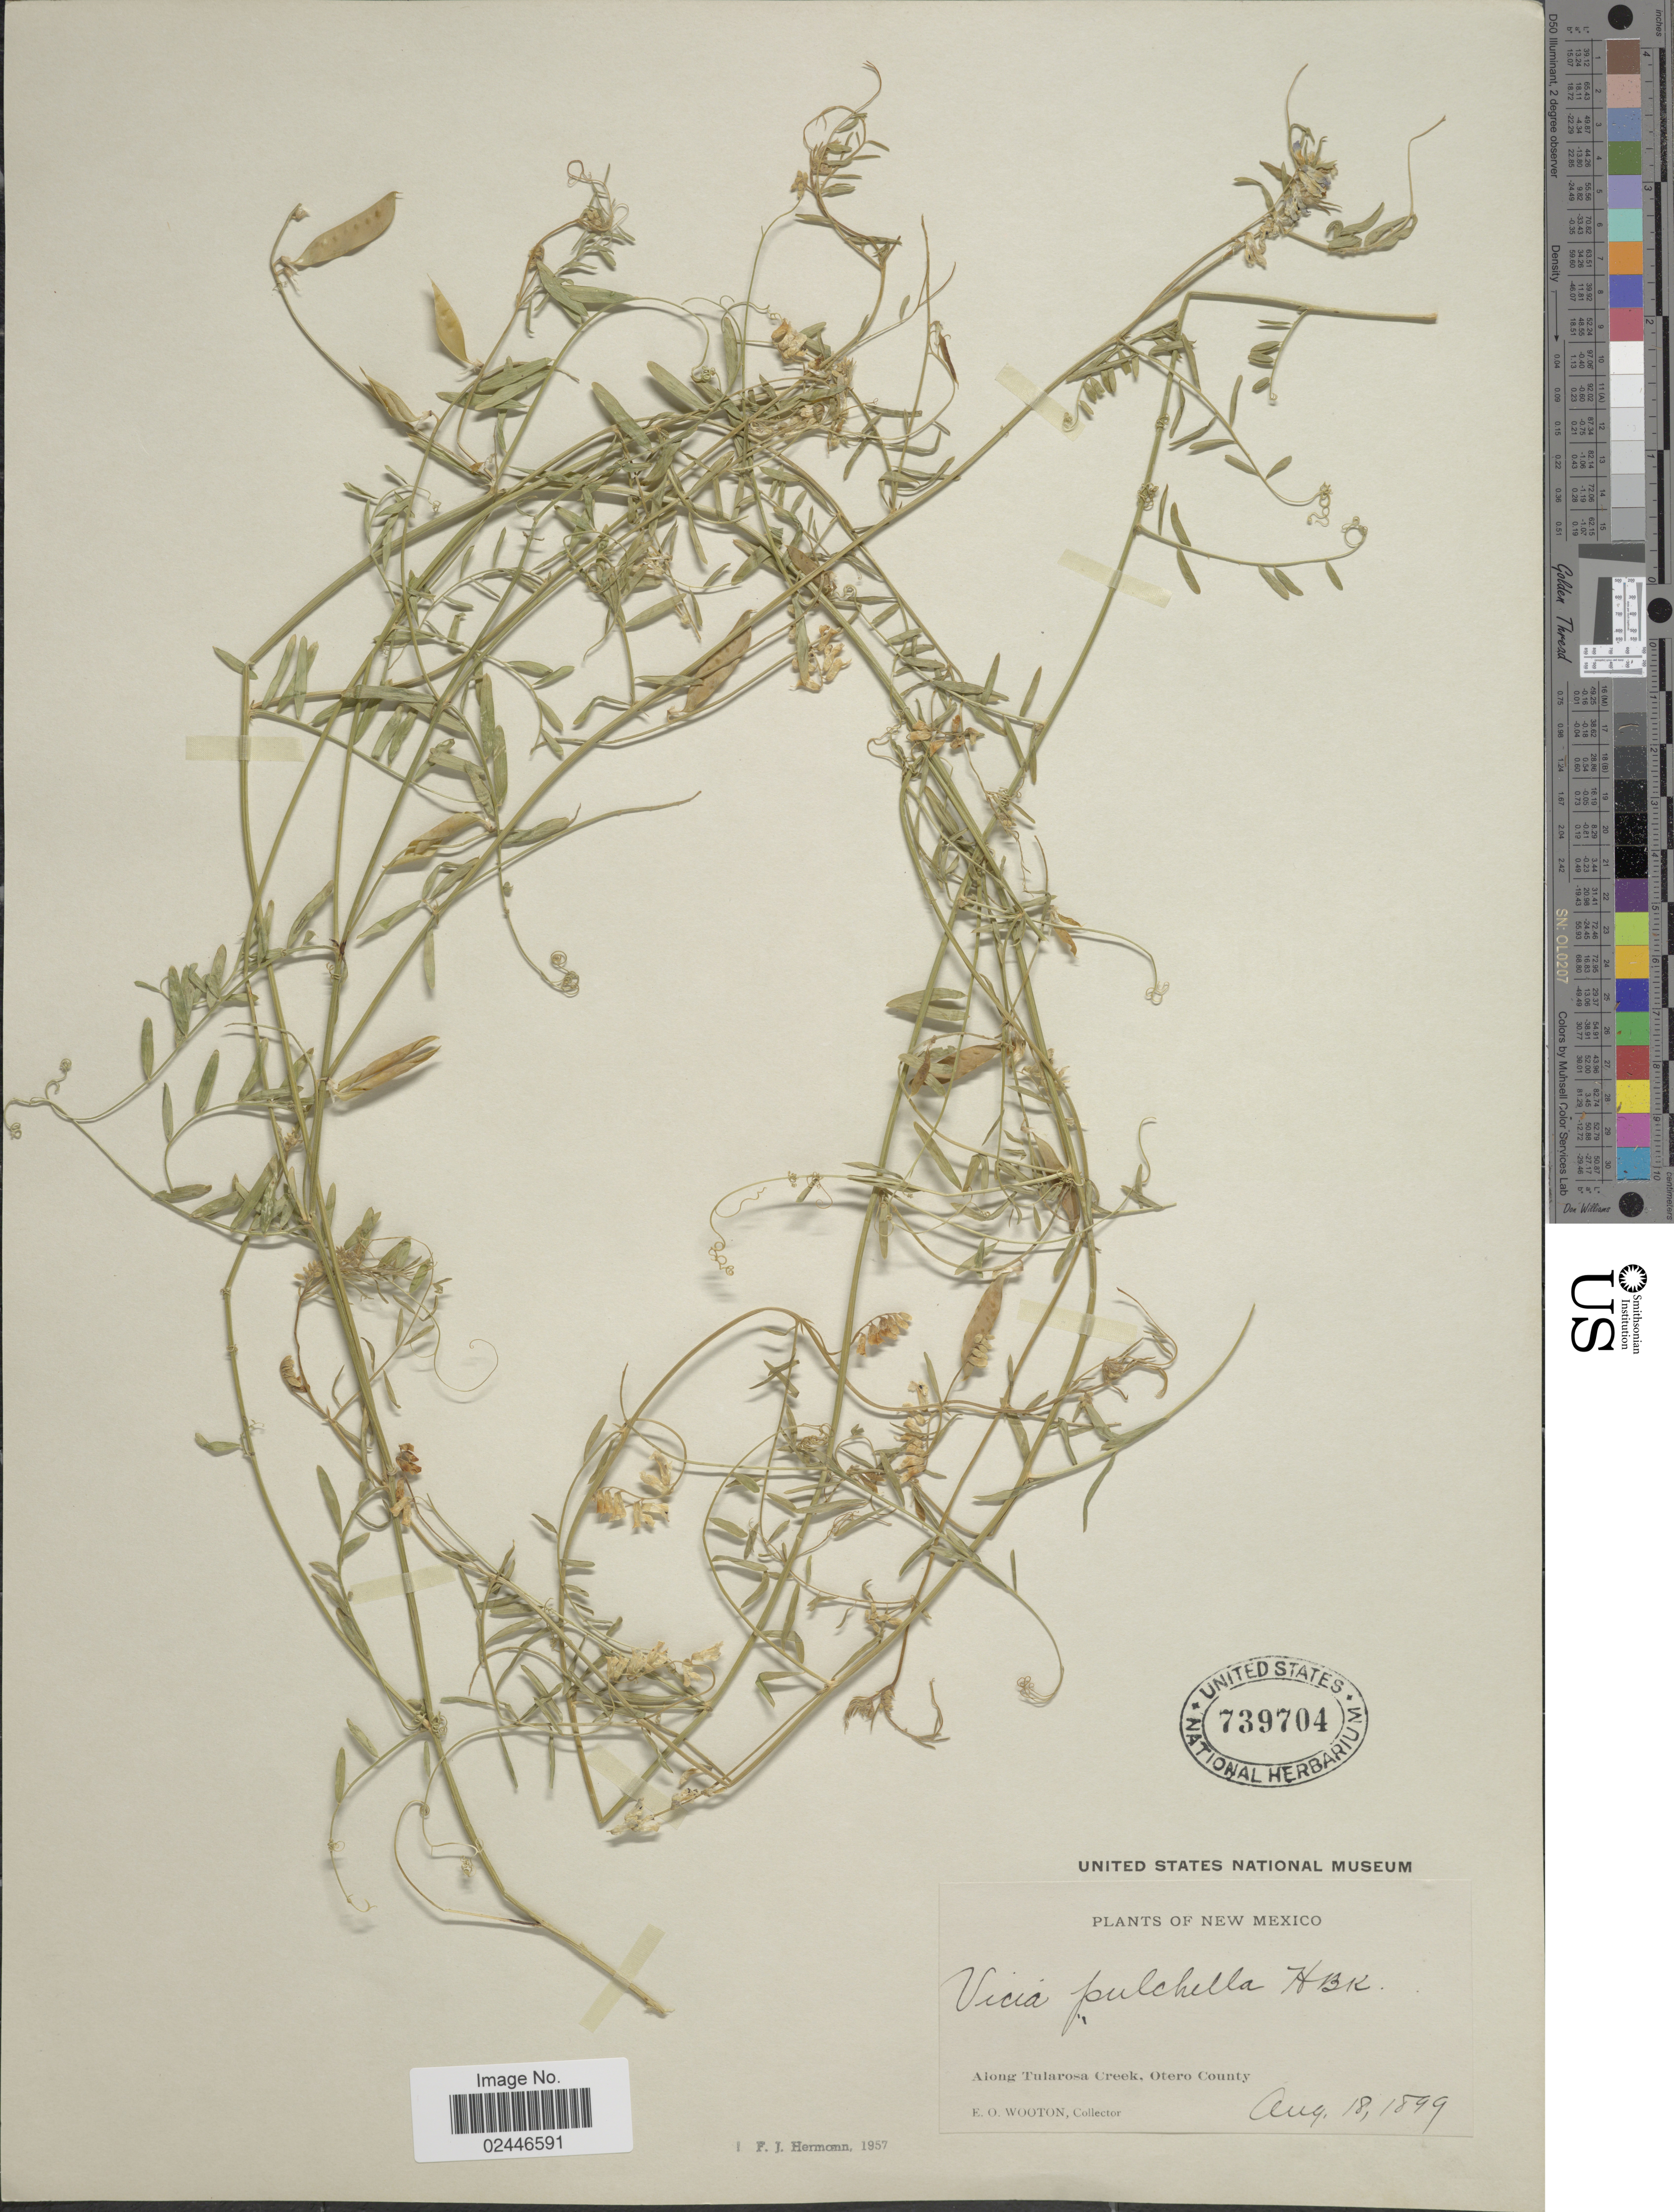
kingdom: Plantae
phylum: Tracheophyta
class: Magnoliopsida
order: Fabales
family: Fabaceae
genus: Vicia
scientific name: Vicia pulchella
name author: Kunth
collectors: E. O. Wooton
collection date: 1899-08-18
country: United States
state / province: New Mexico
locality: Along Tularosa Creek, Otero County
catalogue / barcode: US 739704